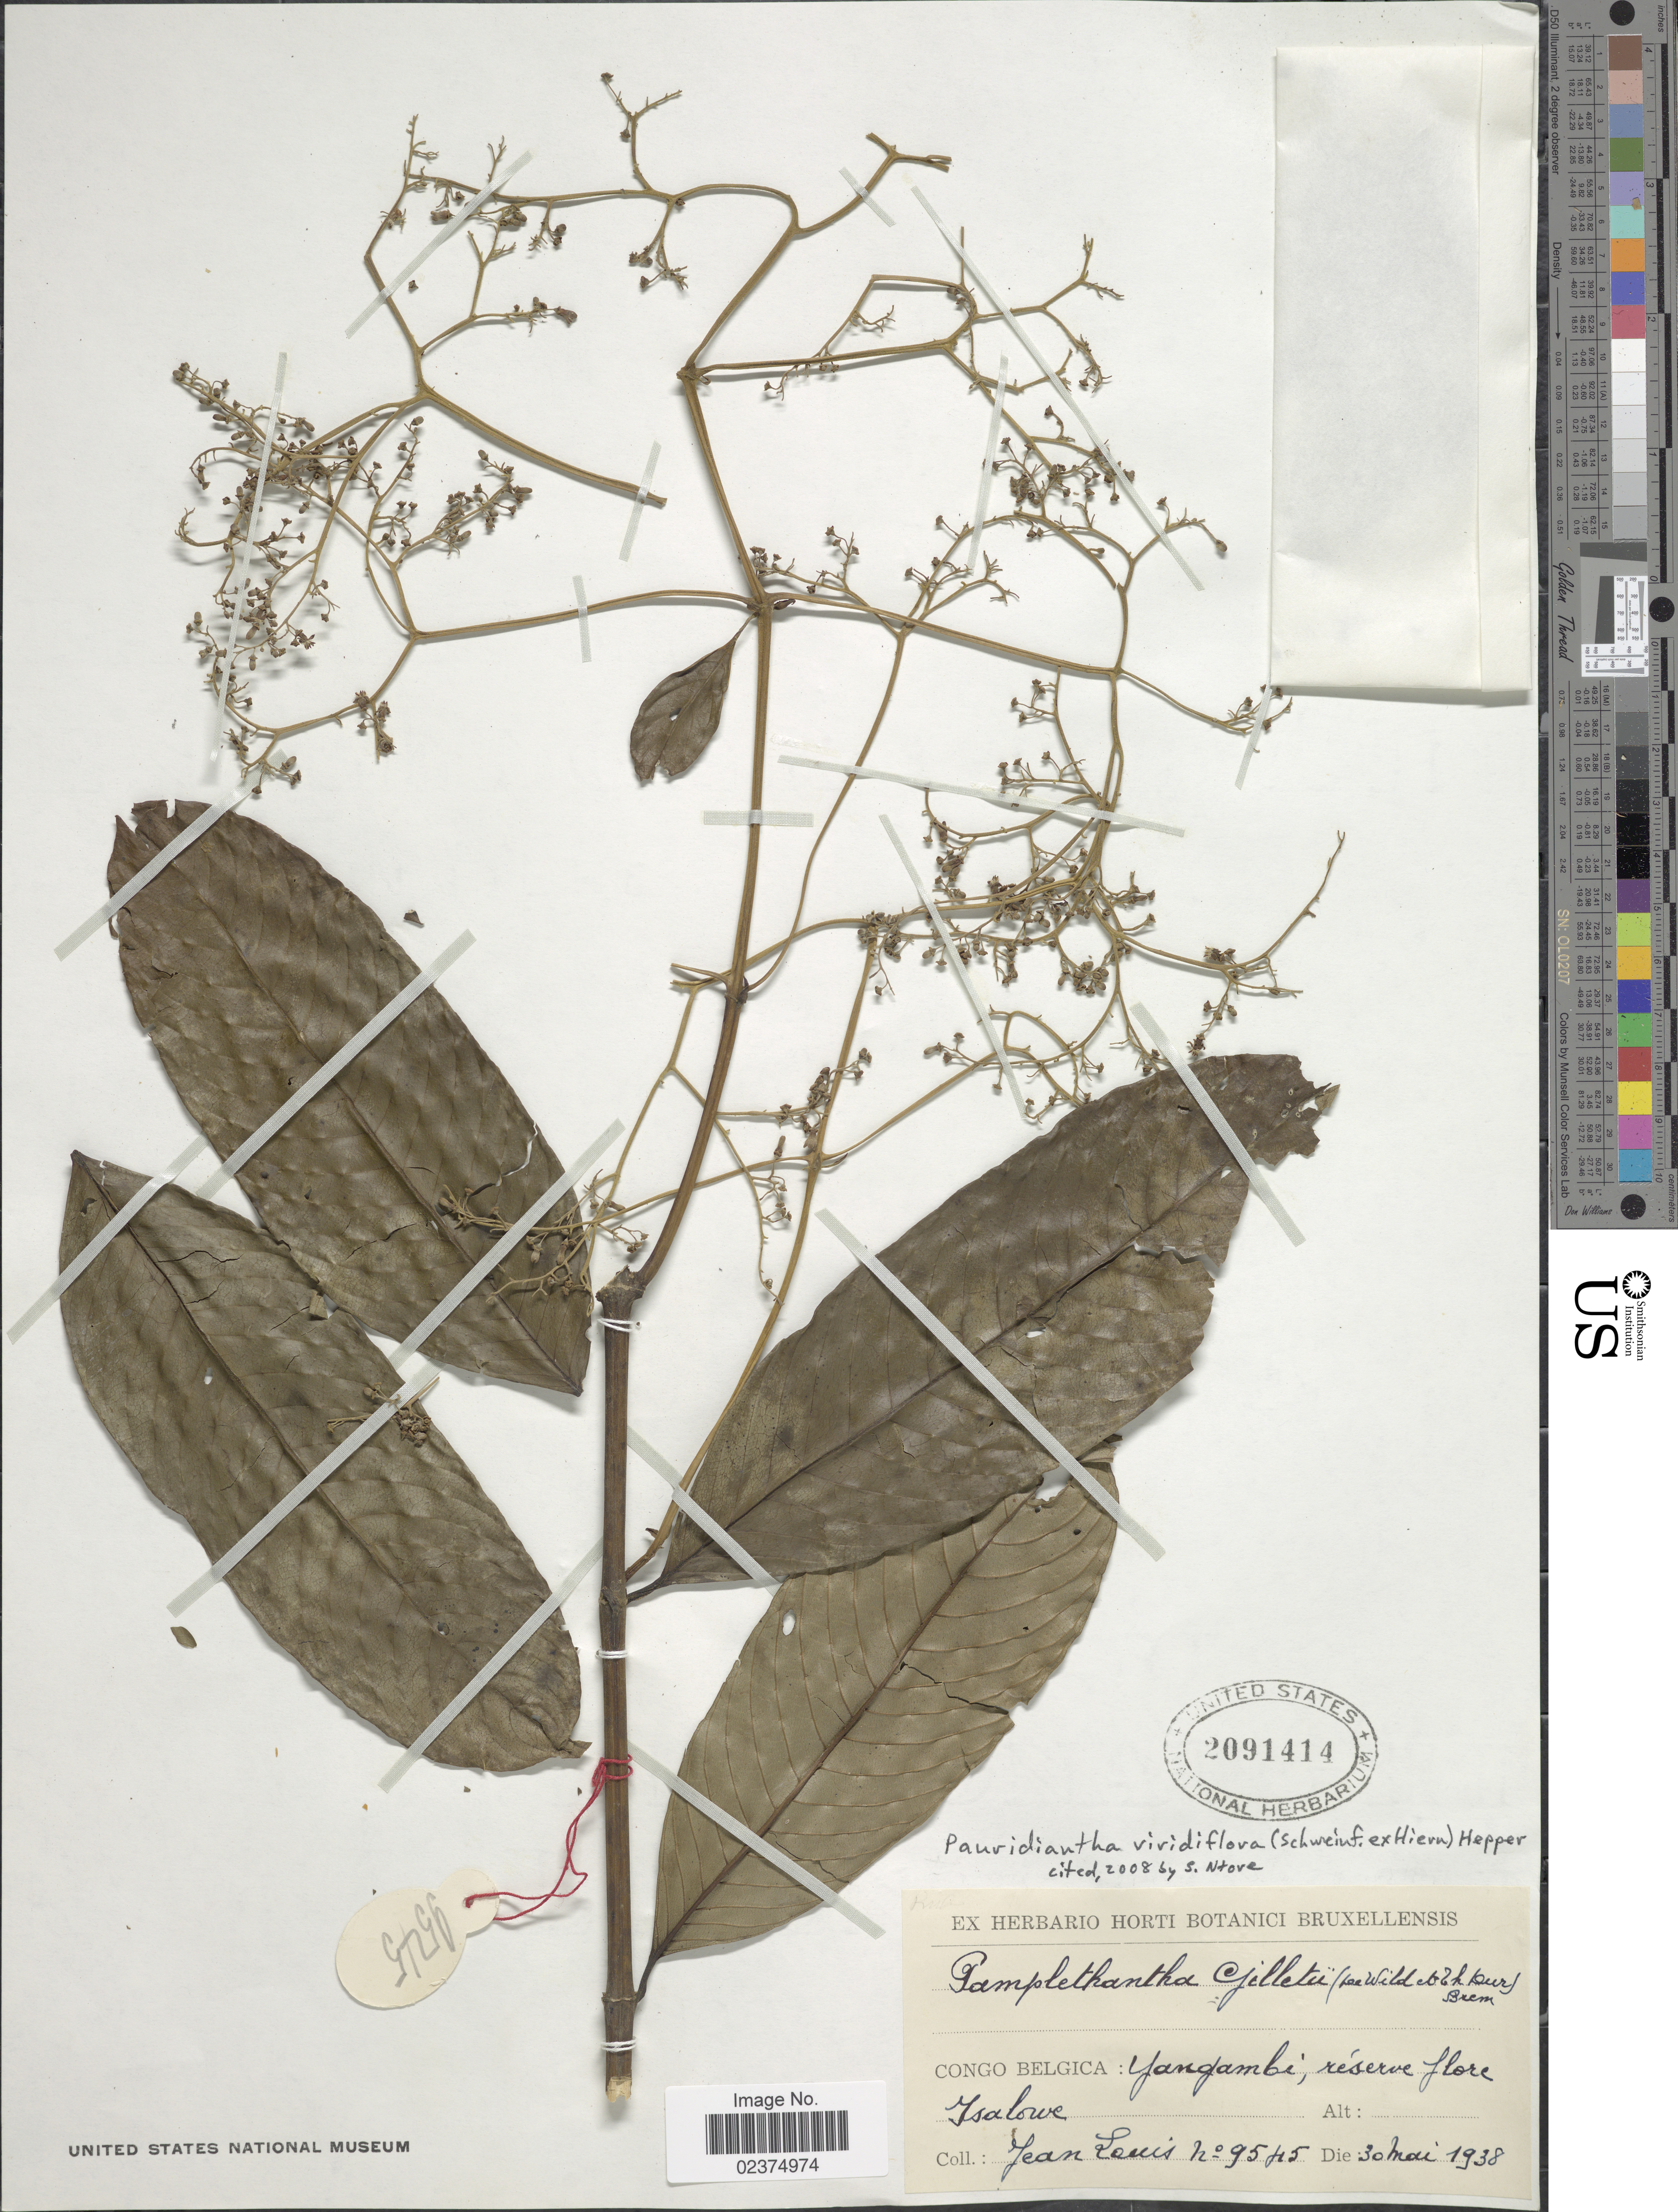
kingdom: Plantae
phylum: Tracheophyta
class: Magnoliopsida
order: Gentianales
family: Rubiaceae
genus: Pauridiantha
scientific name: Pauridiantha viridiflora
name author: (Schweinf. ex Hiern) Hepper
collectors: J. Louis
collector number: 9545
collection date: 1938-05-30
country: Congo, Democratic Republic of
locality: Congo Belgica, Yangambi, reserve flore Isalowe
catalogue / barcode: US 2091414